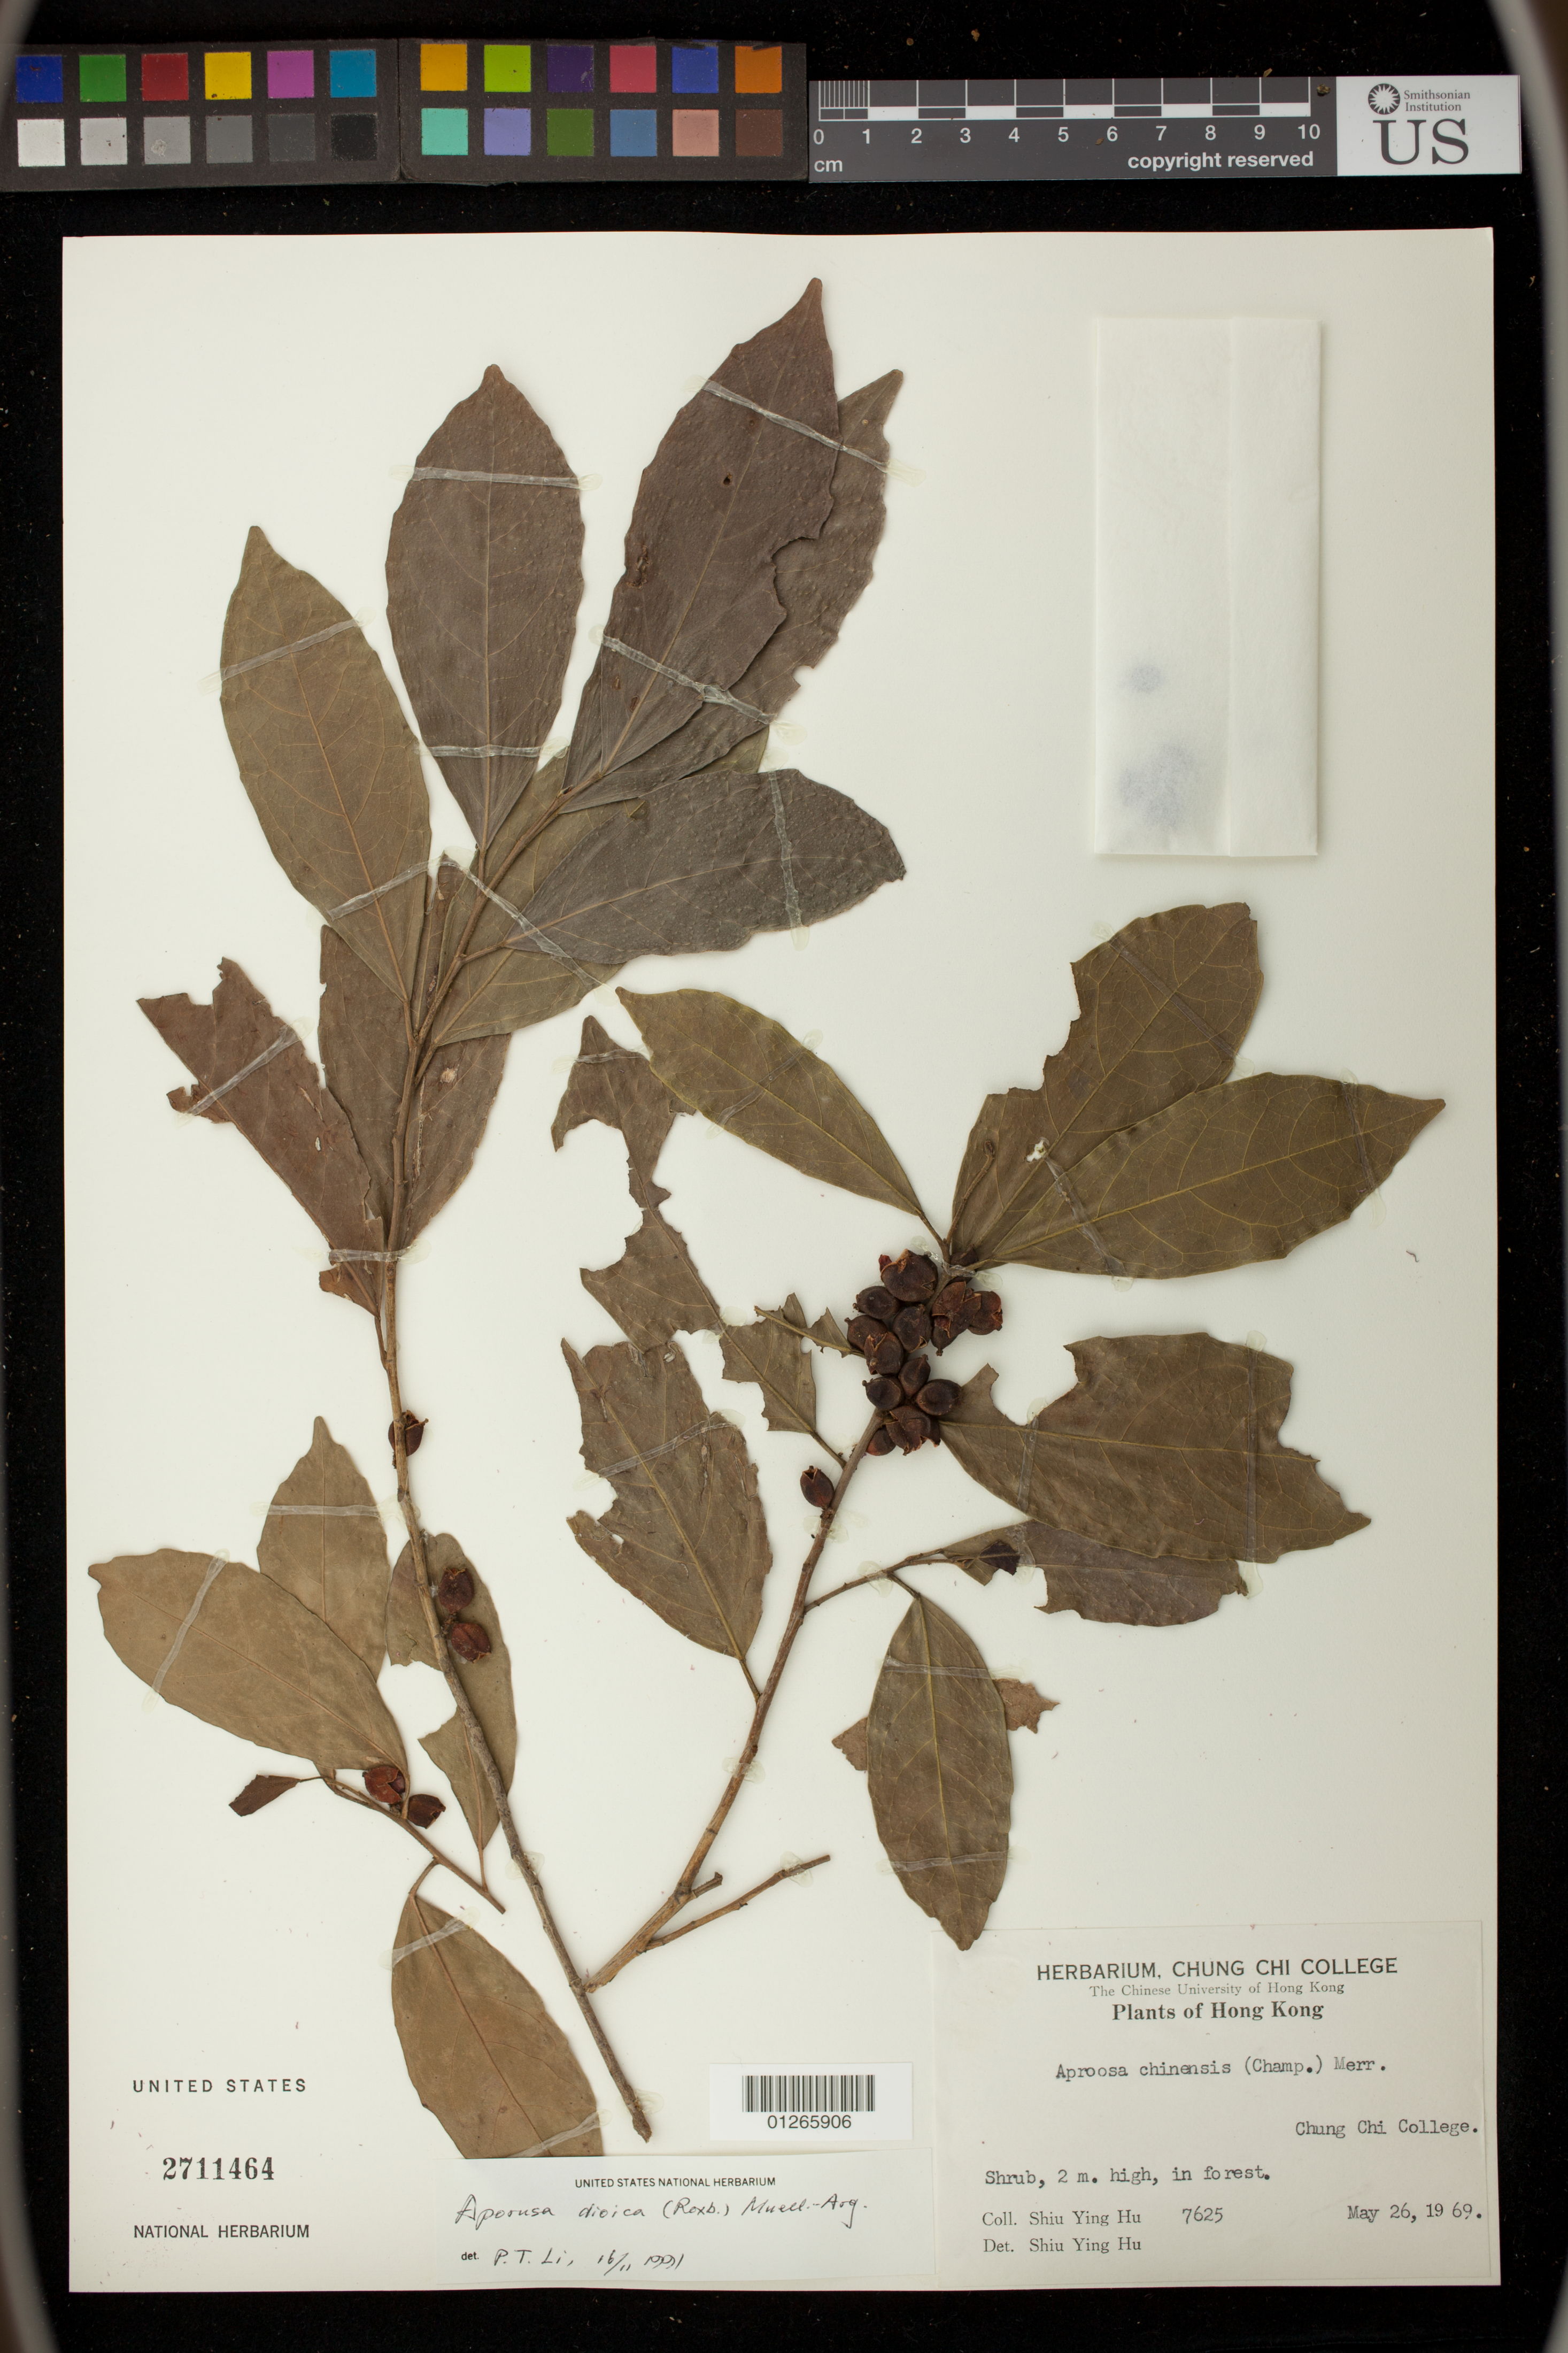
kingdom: Plantae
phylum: Tracheophyta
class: Magnoliopsida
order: Malpighiales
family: Phyllanthaceae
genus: Aporosa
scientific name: Aporosa octandra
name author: (Buch.-Ham. & D. Don) Vickery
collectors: Y. Shiu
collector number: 7625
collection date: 1969-05-26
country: China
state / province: Hong Kong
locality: Chung Chi College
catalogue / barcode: US 2711464